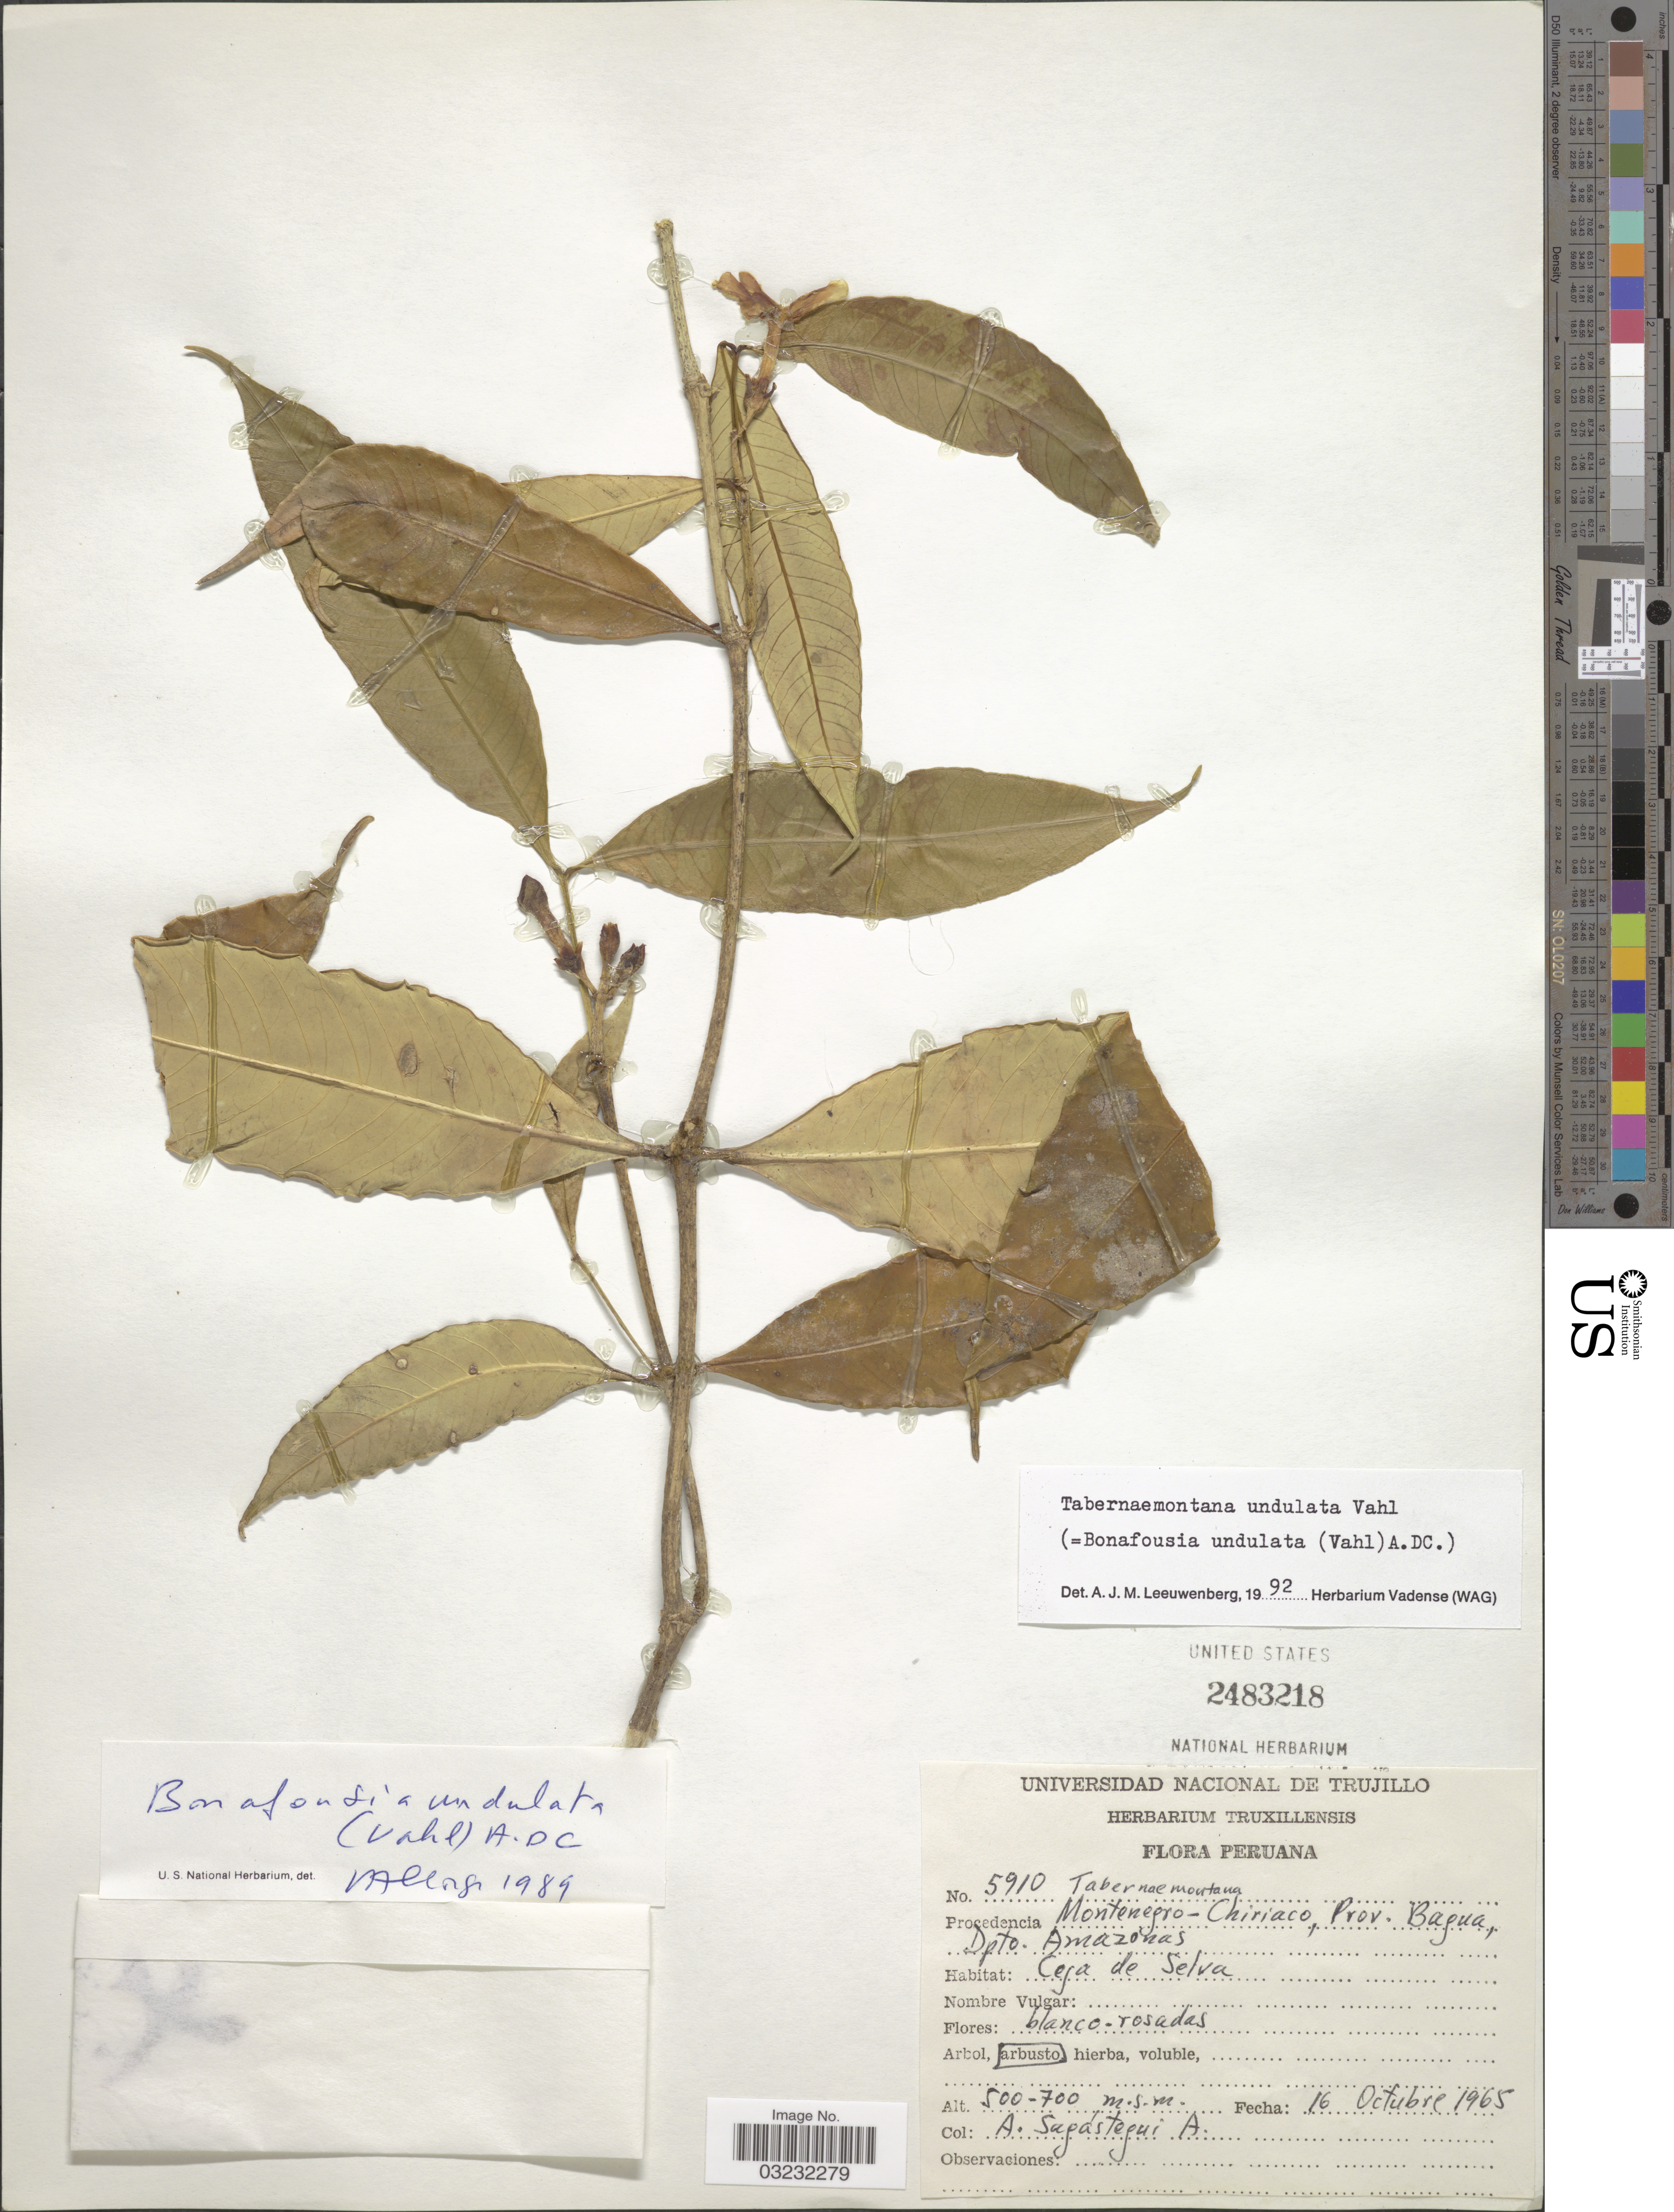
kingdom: Plantae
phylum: Tracheophyta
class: Magnoliopsida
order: Gentianales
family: Apocynaceae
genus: Tabernaemontana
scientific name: Tabernaemontana undulata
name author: Vahl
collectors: A. Sagástegui A.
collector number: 5910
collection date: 1965-10-16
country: Peru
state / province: Amazonas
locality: Procedencia Montenegro-Chiriaco, Prov. Bagua, Dpto. Amazonas.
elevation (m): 500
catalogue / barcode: US 2483218